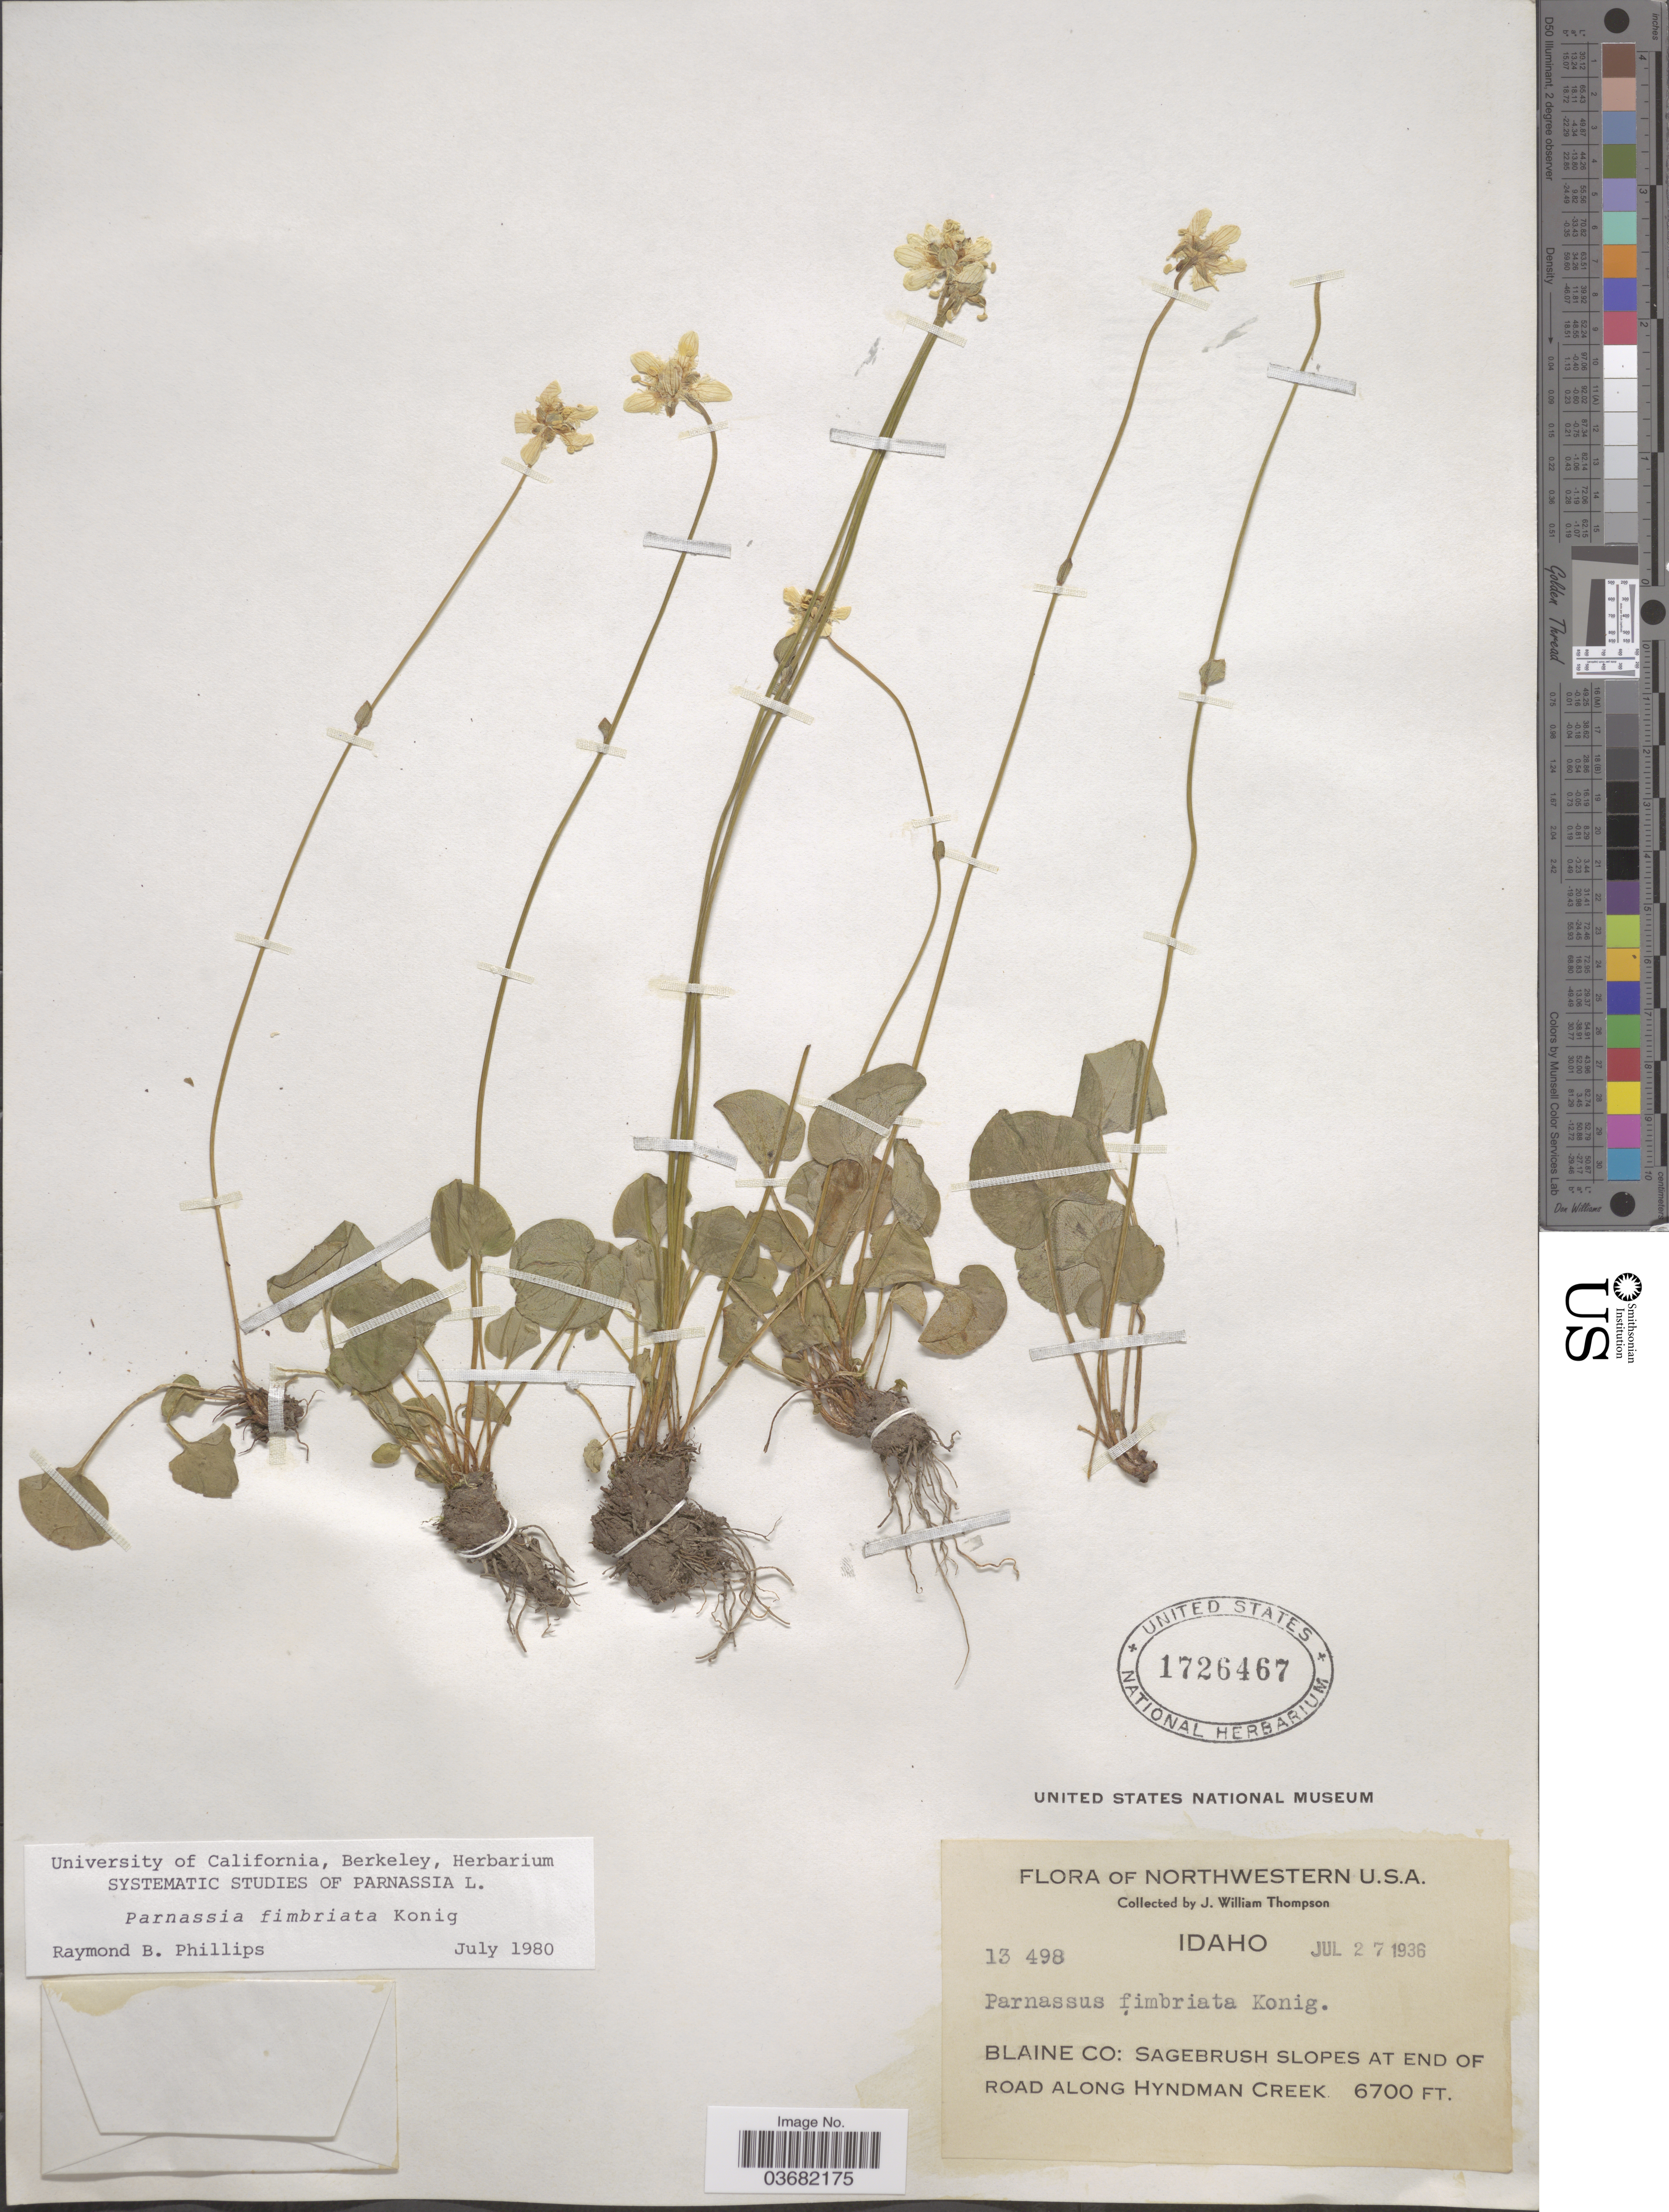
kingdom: Plantae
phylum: Tracheophyta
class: Magnoliopsida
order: Celastrales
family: Parnassiaceae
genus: Parnassia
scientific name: Parnassia fimbriata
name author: K.D. Koenig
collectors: J. W. Thompson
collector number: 13498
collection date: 1936-07-27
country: United States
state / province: Idaho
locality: Northwestern U.S.A. Blaine Co: Sagebrush slopes at end of road along Hyndman Creek.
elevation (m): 2042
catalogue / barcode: US 1726467